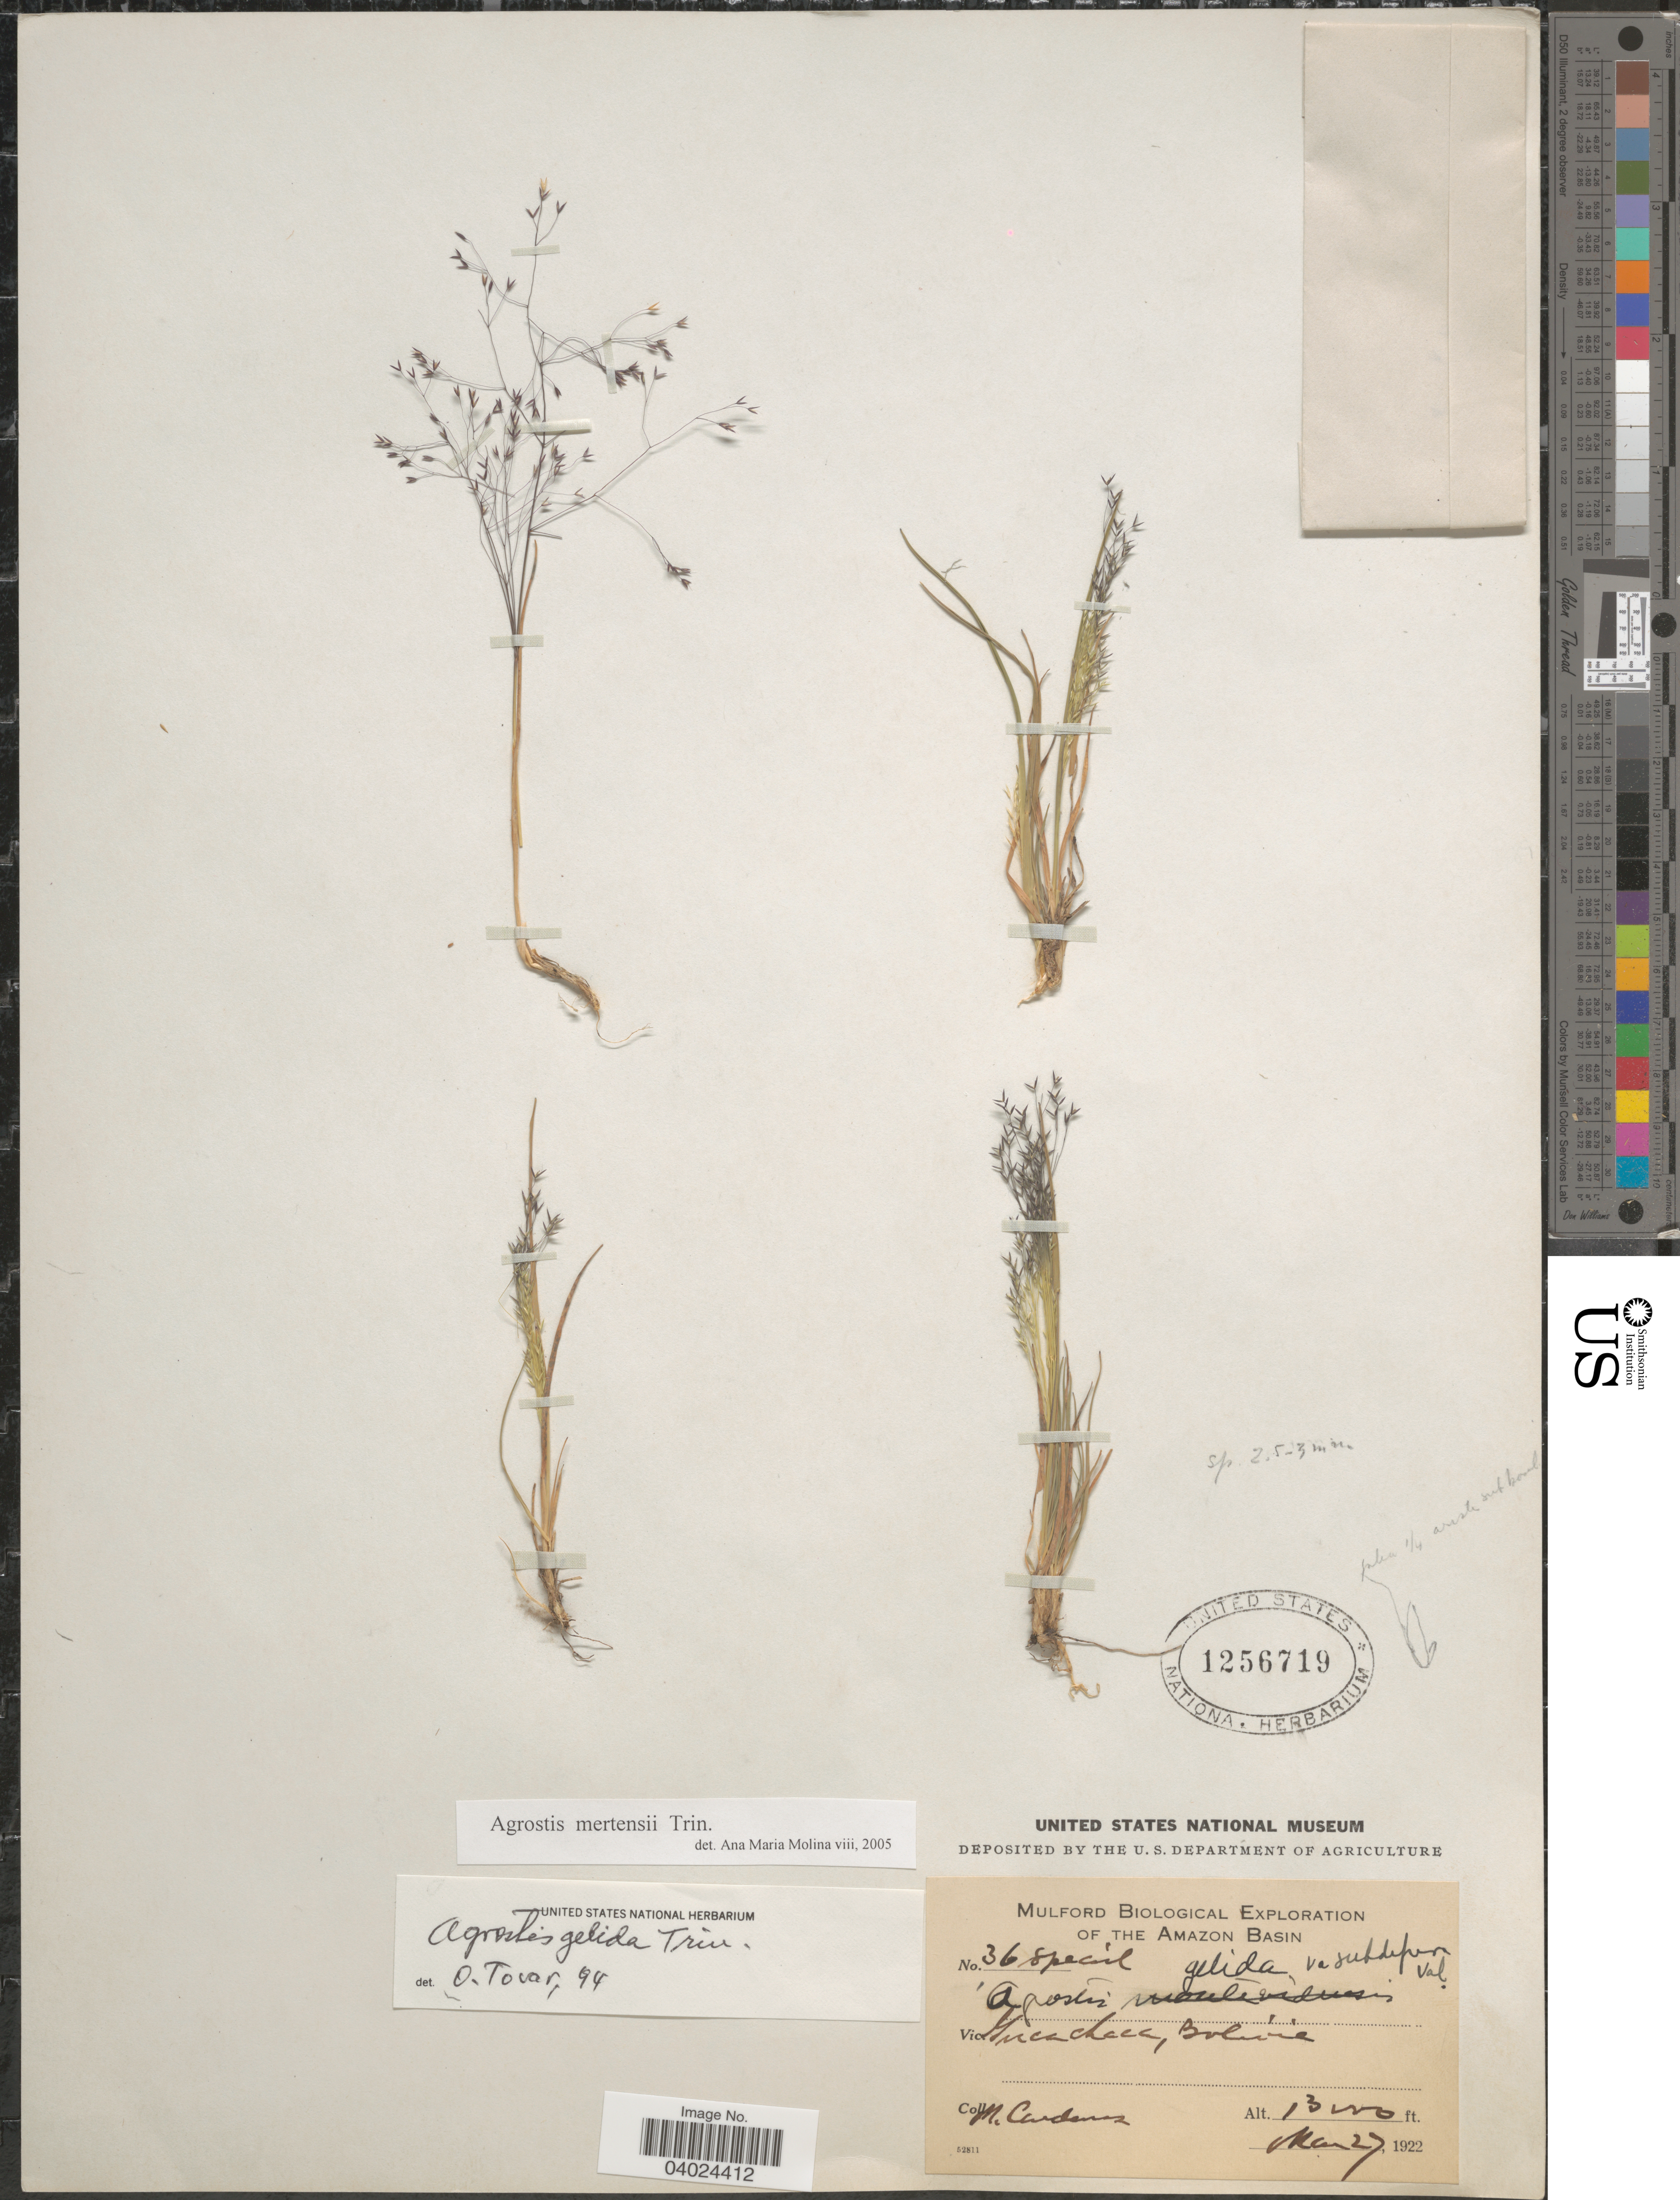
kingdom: Plantae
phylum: Tracheophyta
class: Liliopsida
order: Poales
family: Poaceae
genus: Agrostis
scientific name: Agrostis mertensii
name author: Trin.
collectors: M. Cárdenas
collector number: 36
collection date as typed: Mar. 27, 1922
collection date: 1922-03-27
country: Bolivia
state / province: Cochabamba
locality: Chapare, near Cochabamba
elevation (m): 3962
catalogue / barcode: US 1256719